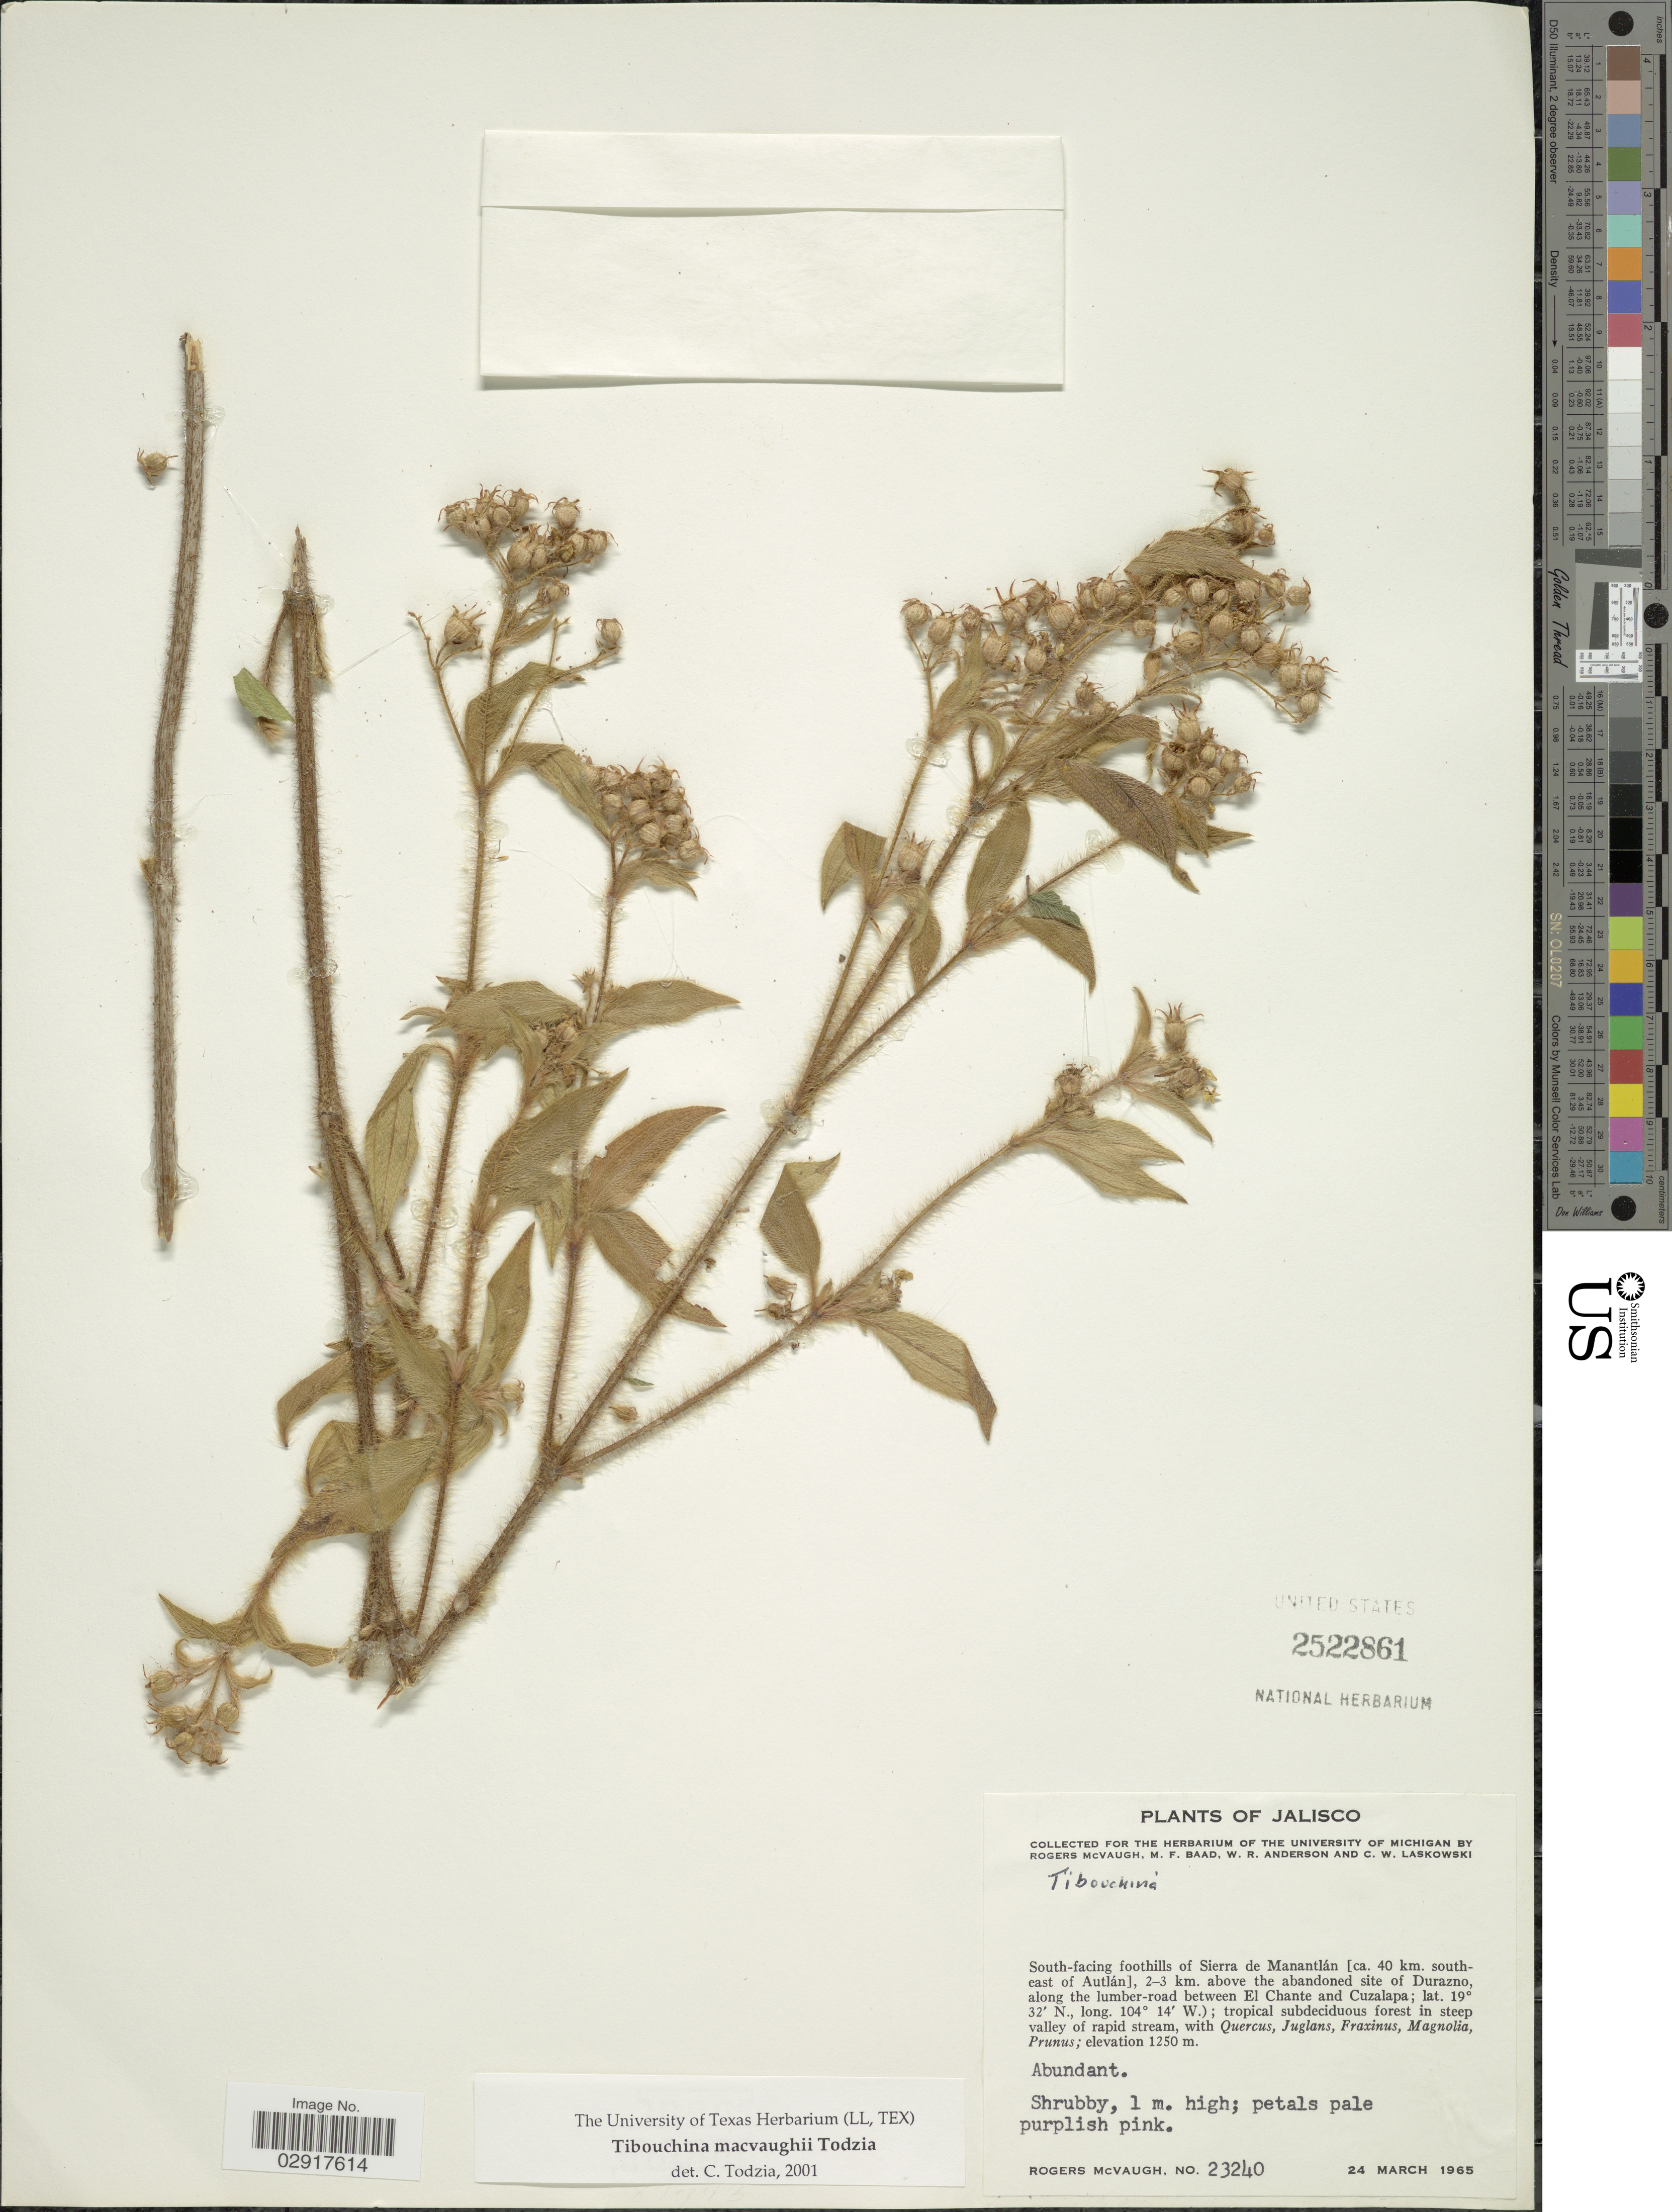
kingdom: Plantae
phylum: Tracheophyta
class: Magnoliopsida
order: Myrtales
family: Melastomataceae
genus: Chaetogastra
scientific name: Chaetogastra macvaughii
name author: (Todzia) P.J.F. Guim. & Michelang.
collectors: R. McVaugh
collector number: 23240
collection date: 1965-03-24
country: Mexico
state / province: Jalisco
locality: South-facing foothills of Sierra de Manantlán [ ca. 40 km. south-east of Autlán], 2-3 km. above the abandoned site of Durazno, along the lumber-road between El Chante and Cuzalapa.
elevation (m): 1250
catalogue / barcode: US 2522861